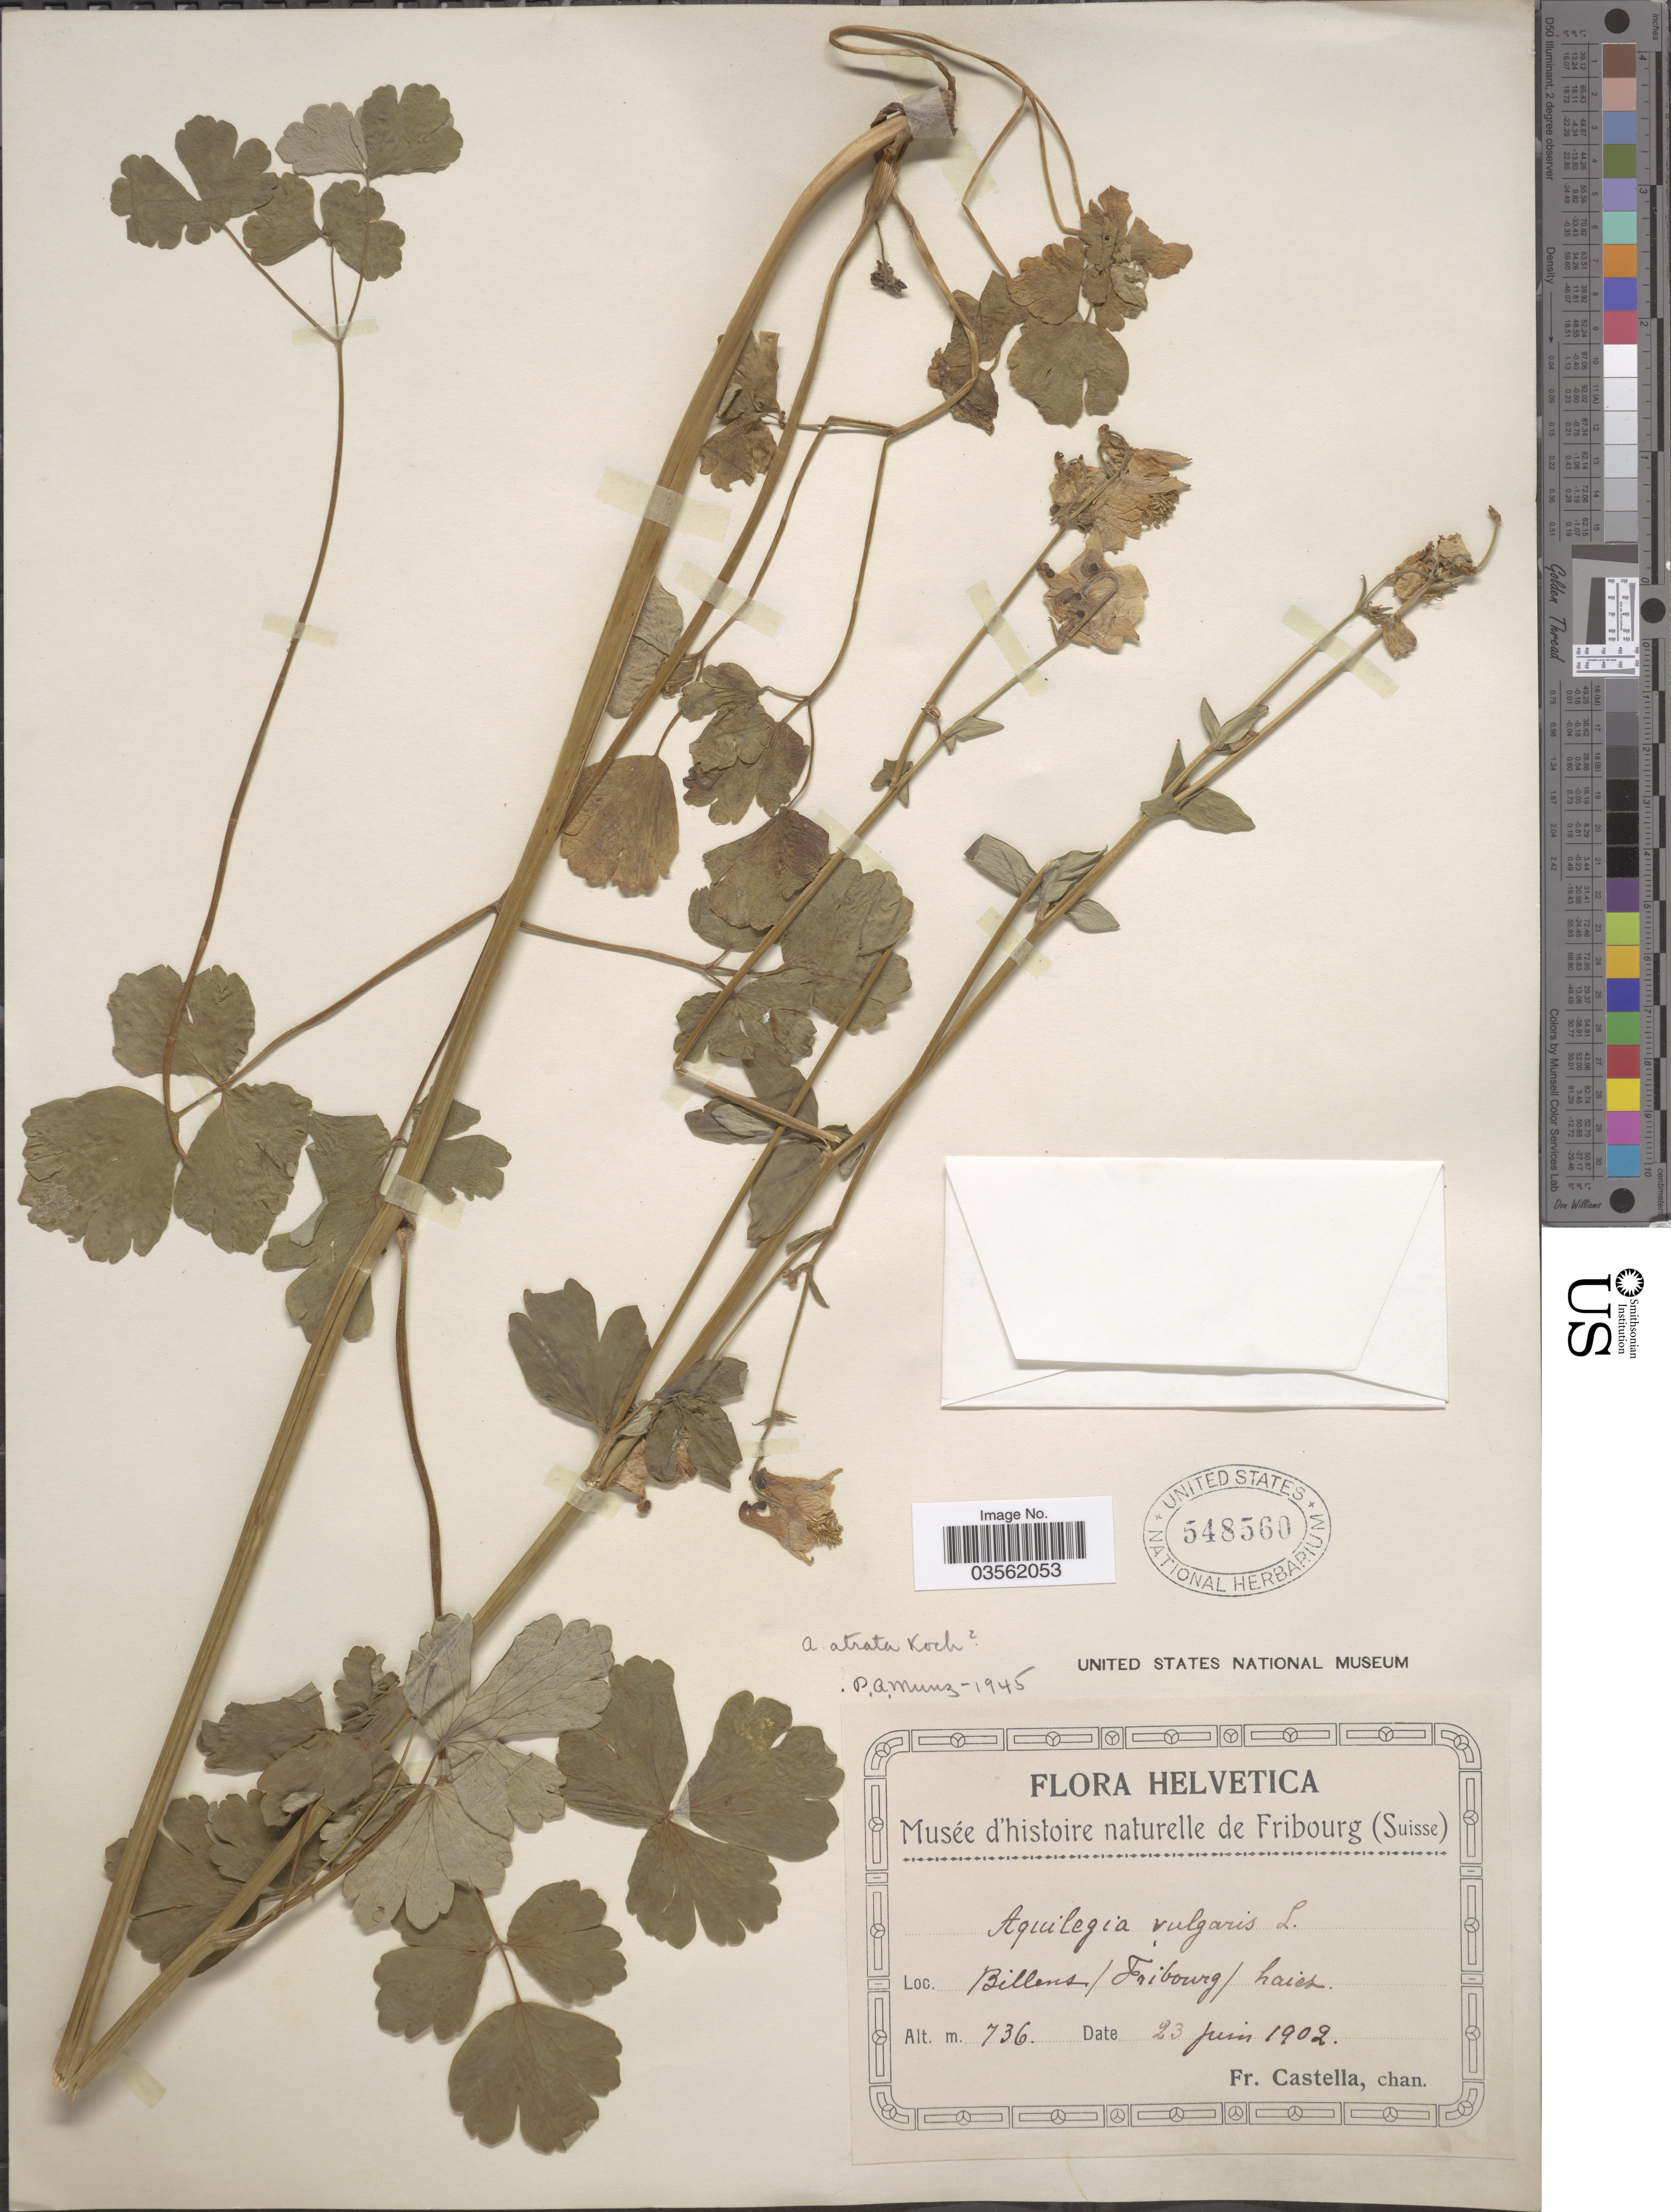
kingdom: Plantae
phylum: Tracheophyta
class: Magnoliopsida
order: Ranunculales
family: Ranunculaceae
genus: Aquilegia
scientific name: Aquilegia atrata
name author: Koch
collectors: Fr. Castella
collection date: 1902-06-23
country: Switzerland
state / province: Fribourg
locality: Helvetica. Billens/haies.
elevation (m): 736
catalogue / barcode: US 548560